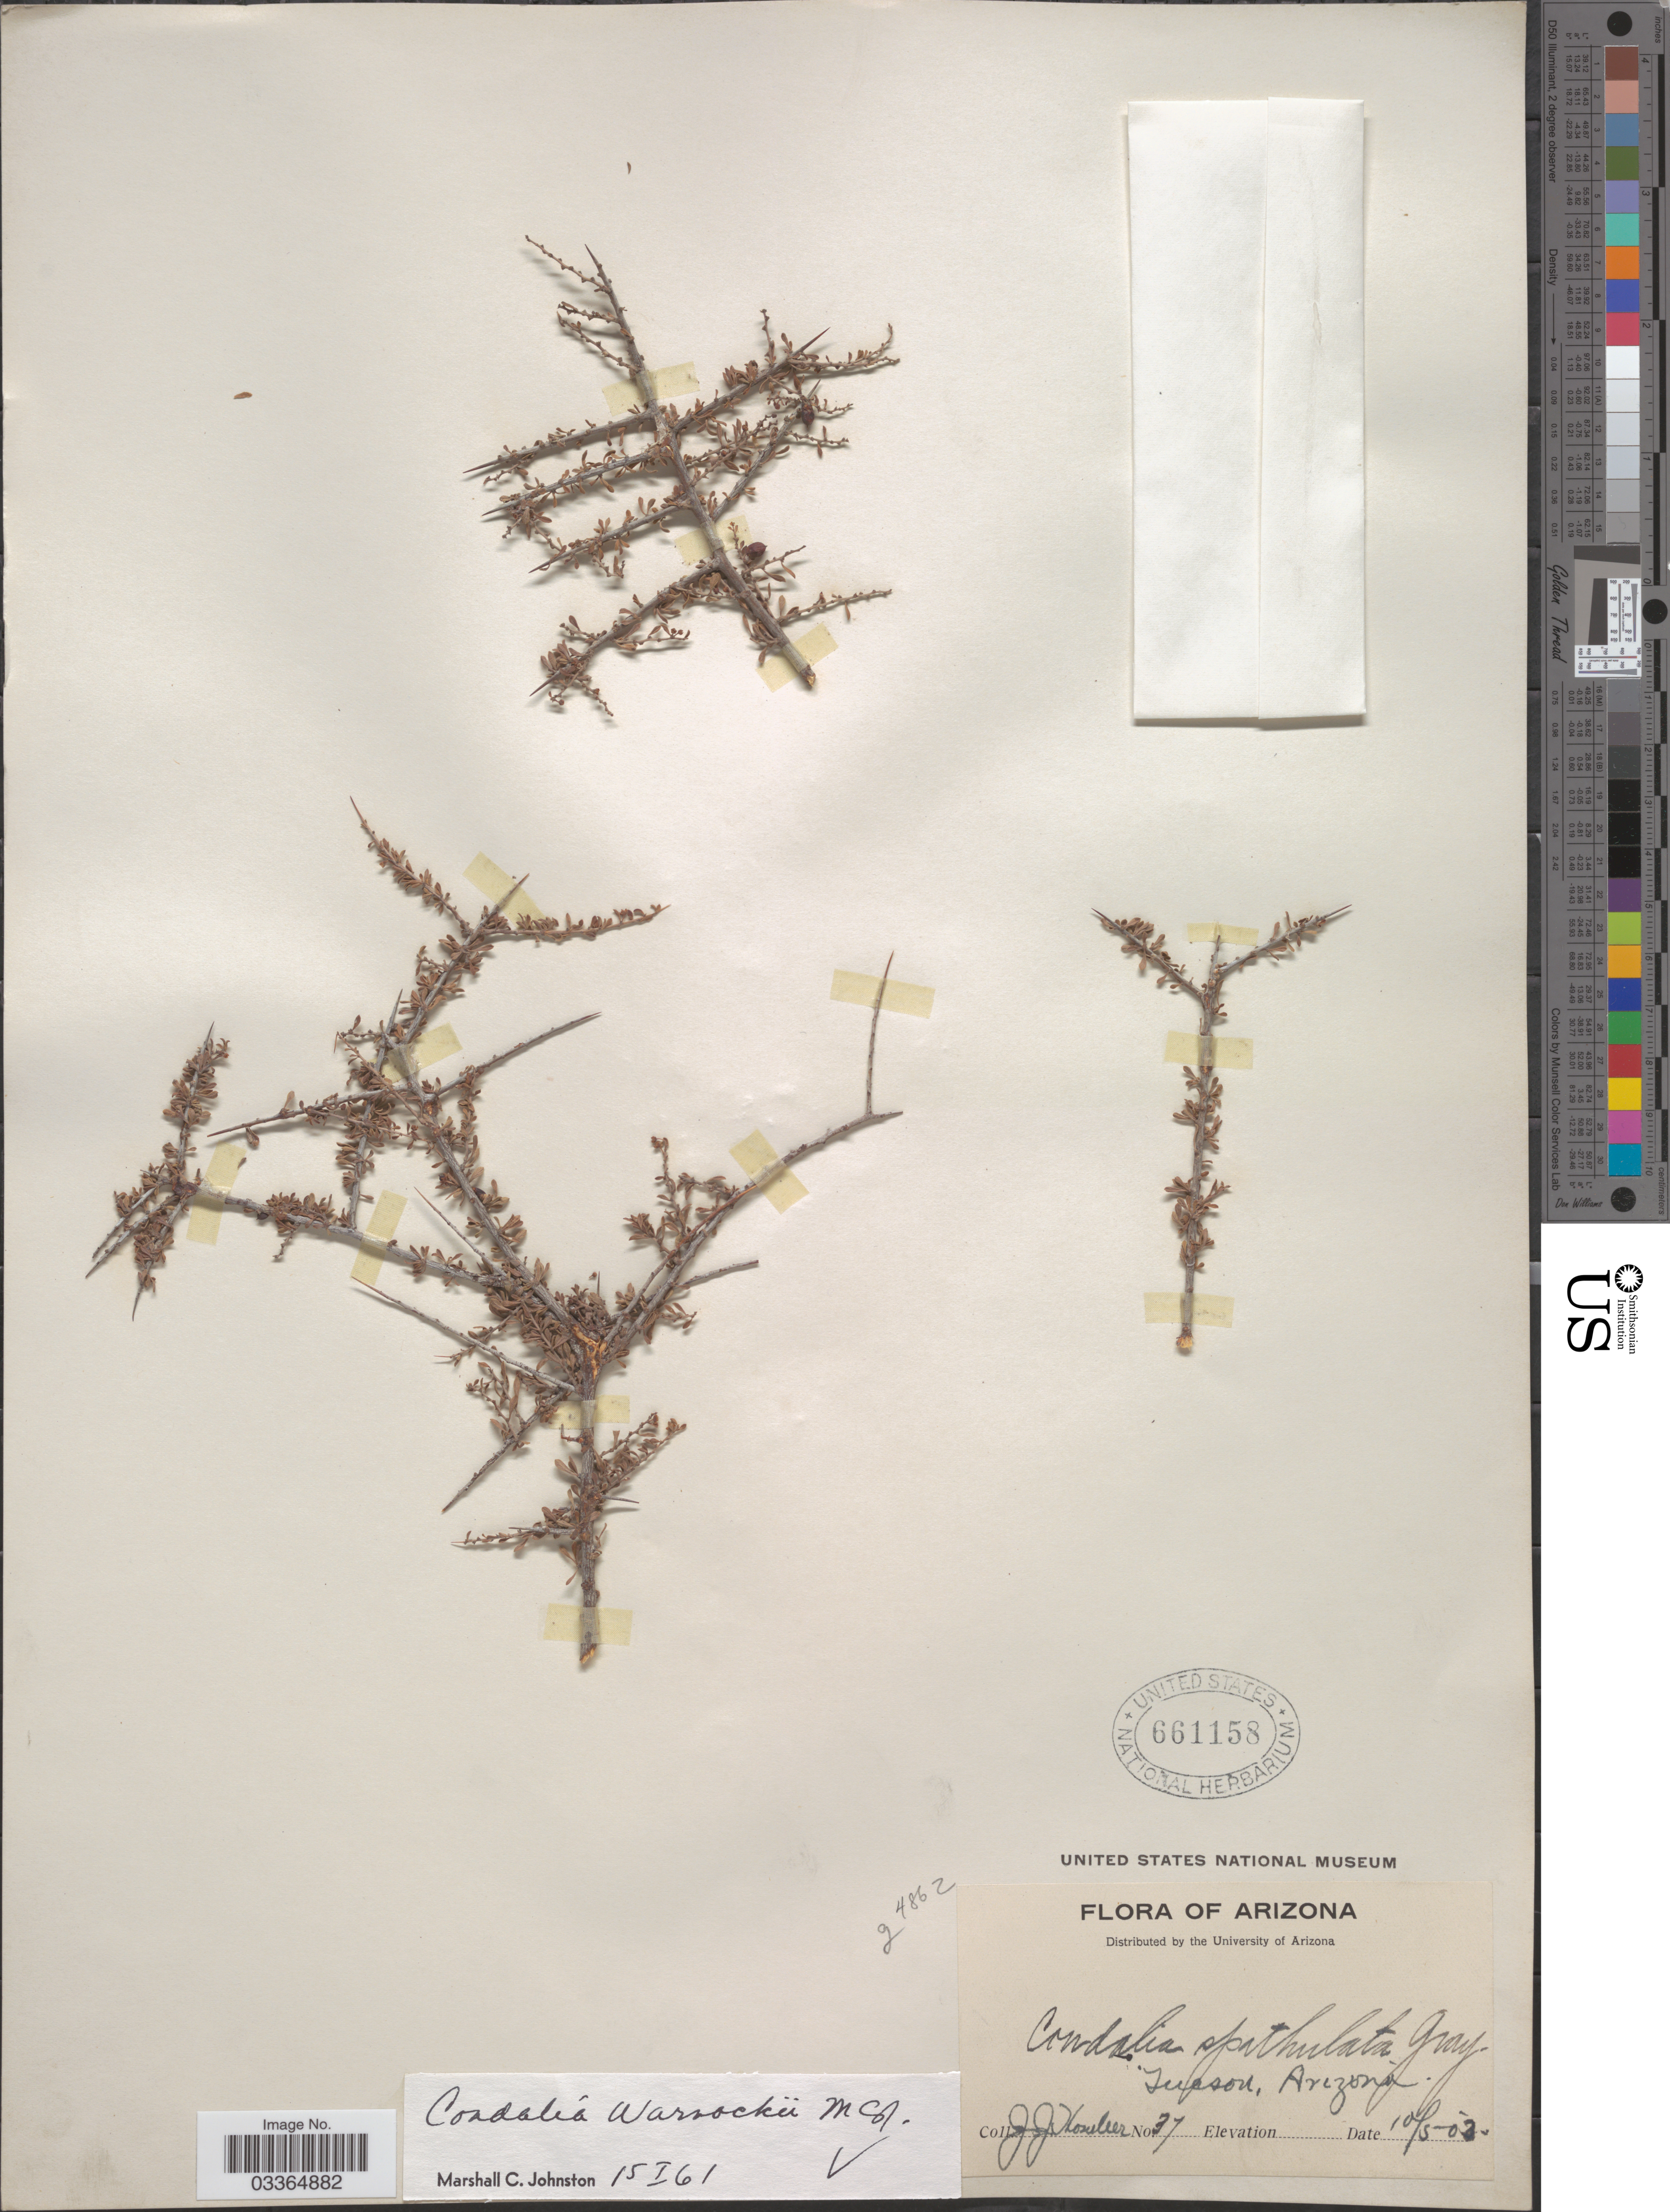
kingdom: Plantae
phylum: Tracheophyta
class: Magnoliopsida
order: Rosales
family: Rhamnaceae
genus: Condalia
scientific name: Condalia warnockii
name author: M.C. Johnst.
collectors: J. Thornber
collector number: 37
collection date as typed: Transcribed d/m/y: 5/10/3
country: United States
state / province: Arizona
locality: Tucson.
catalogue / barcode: US 661158